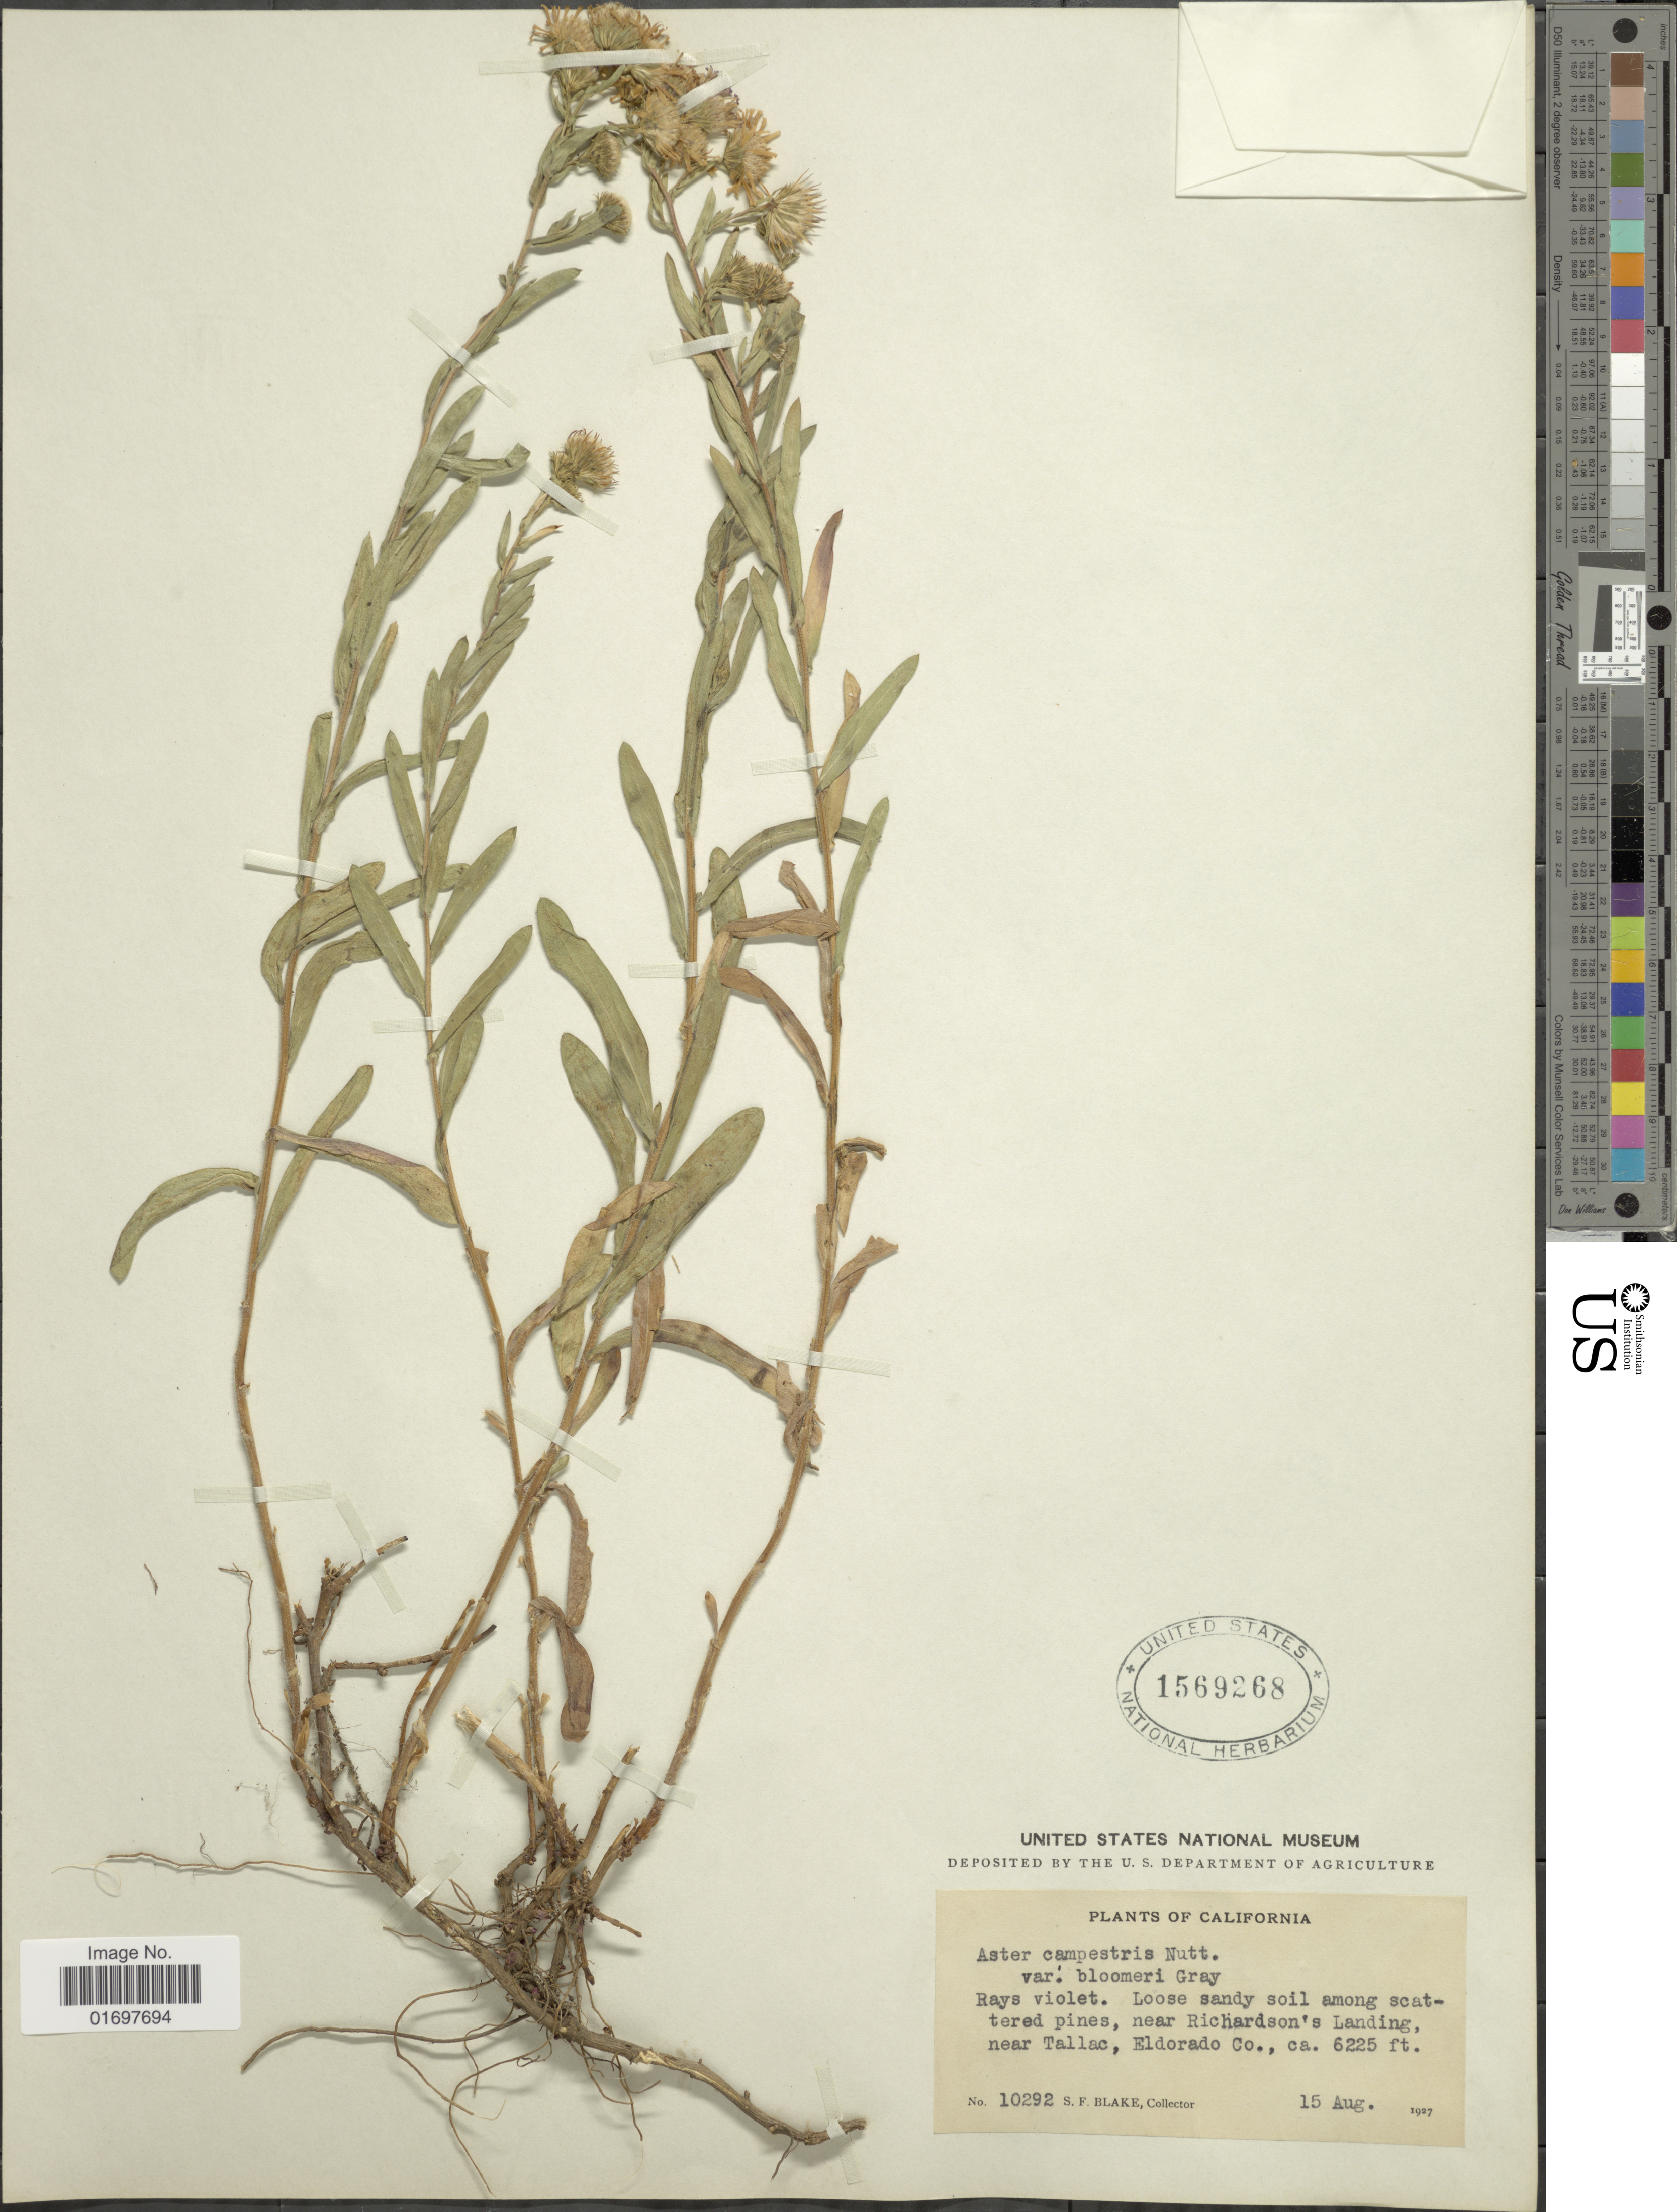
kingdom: Plantae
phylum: Tracheophyta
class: Magnoliopsida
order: Asterales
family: Asteraceae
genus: Symphyotrichum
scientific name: Symphyotrichum campestre var. bloomeri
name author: (A. Gray) G.L. Nesom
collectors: S. Blake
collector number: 10292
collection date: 1927-08-15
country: United States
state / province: California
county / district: El Dorado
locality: Near Richardson's Landing near Tallac, Eldorado Co.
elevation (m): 1897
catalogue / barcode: US 1569268